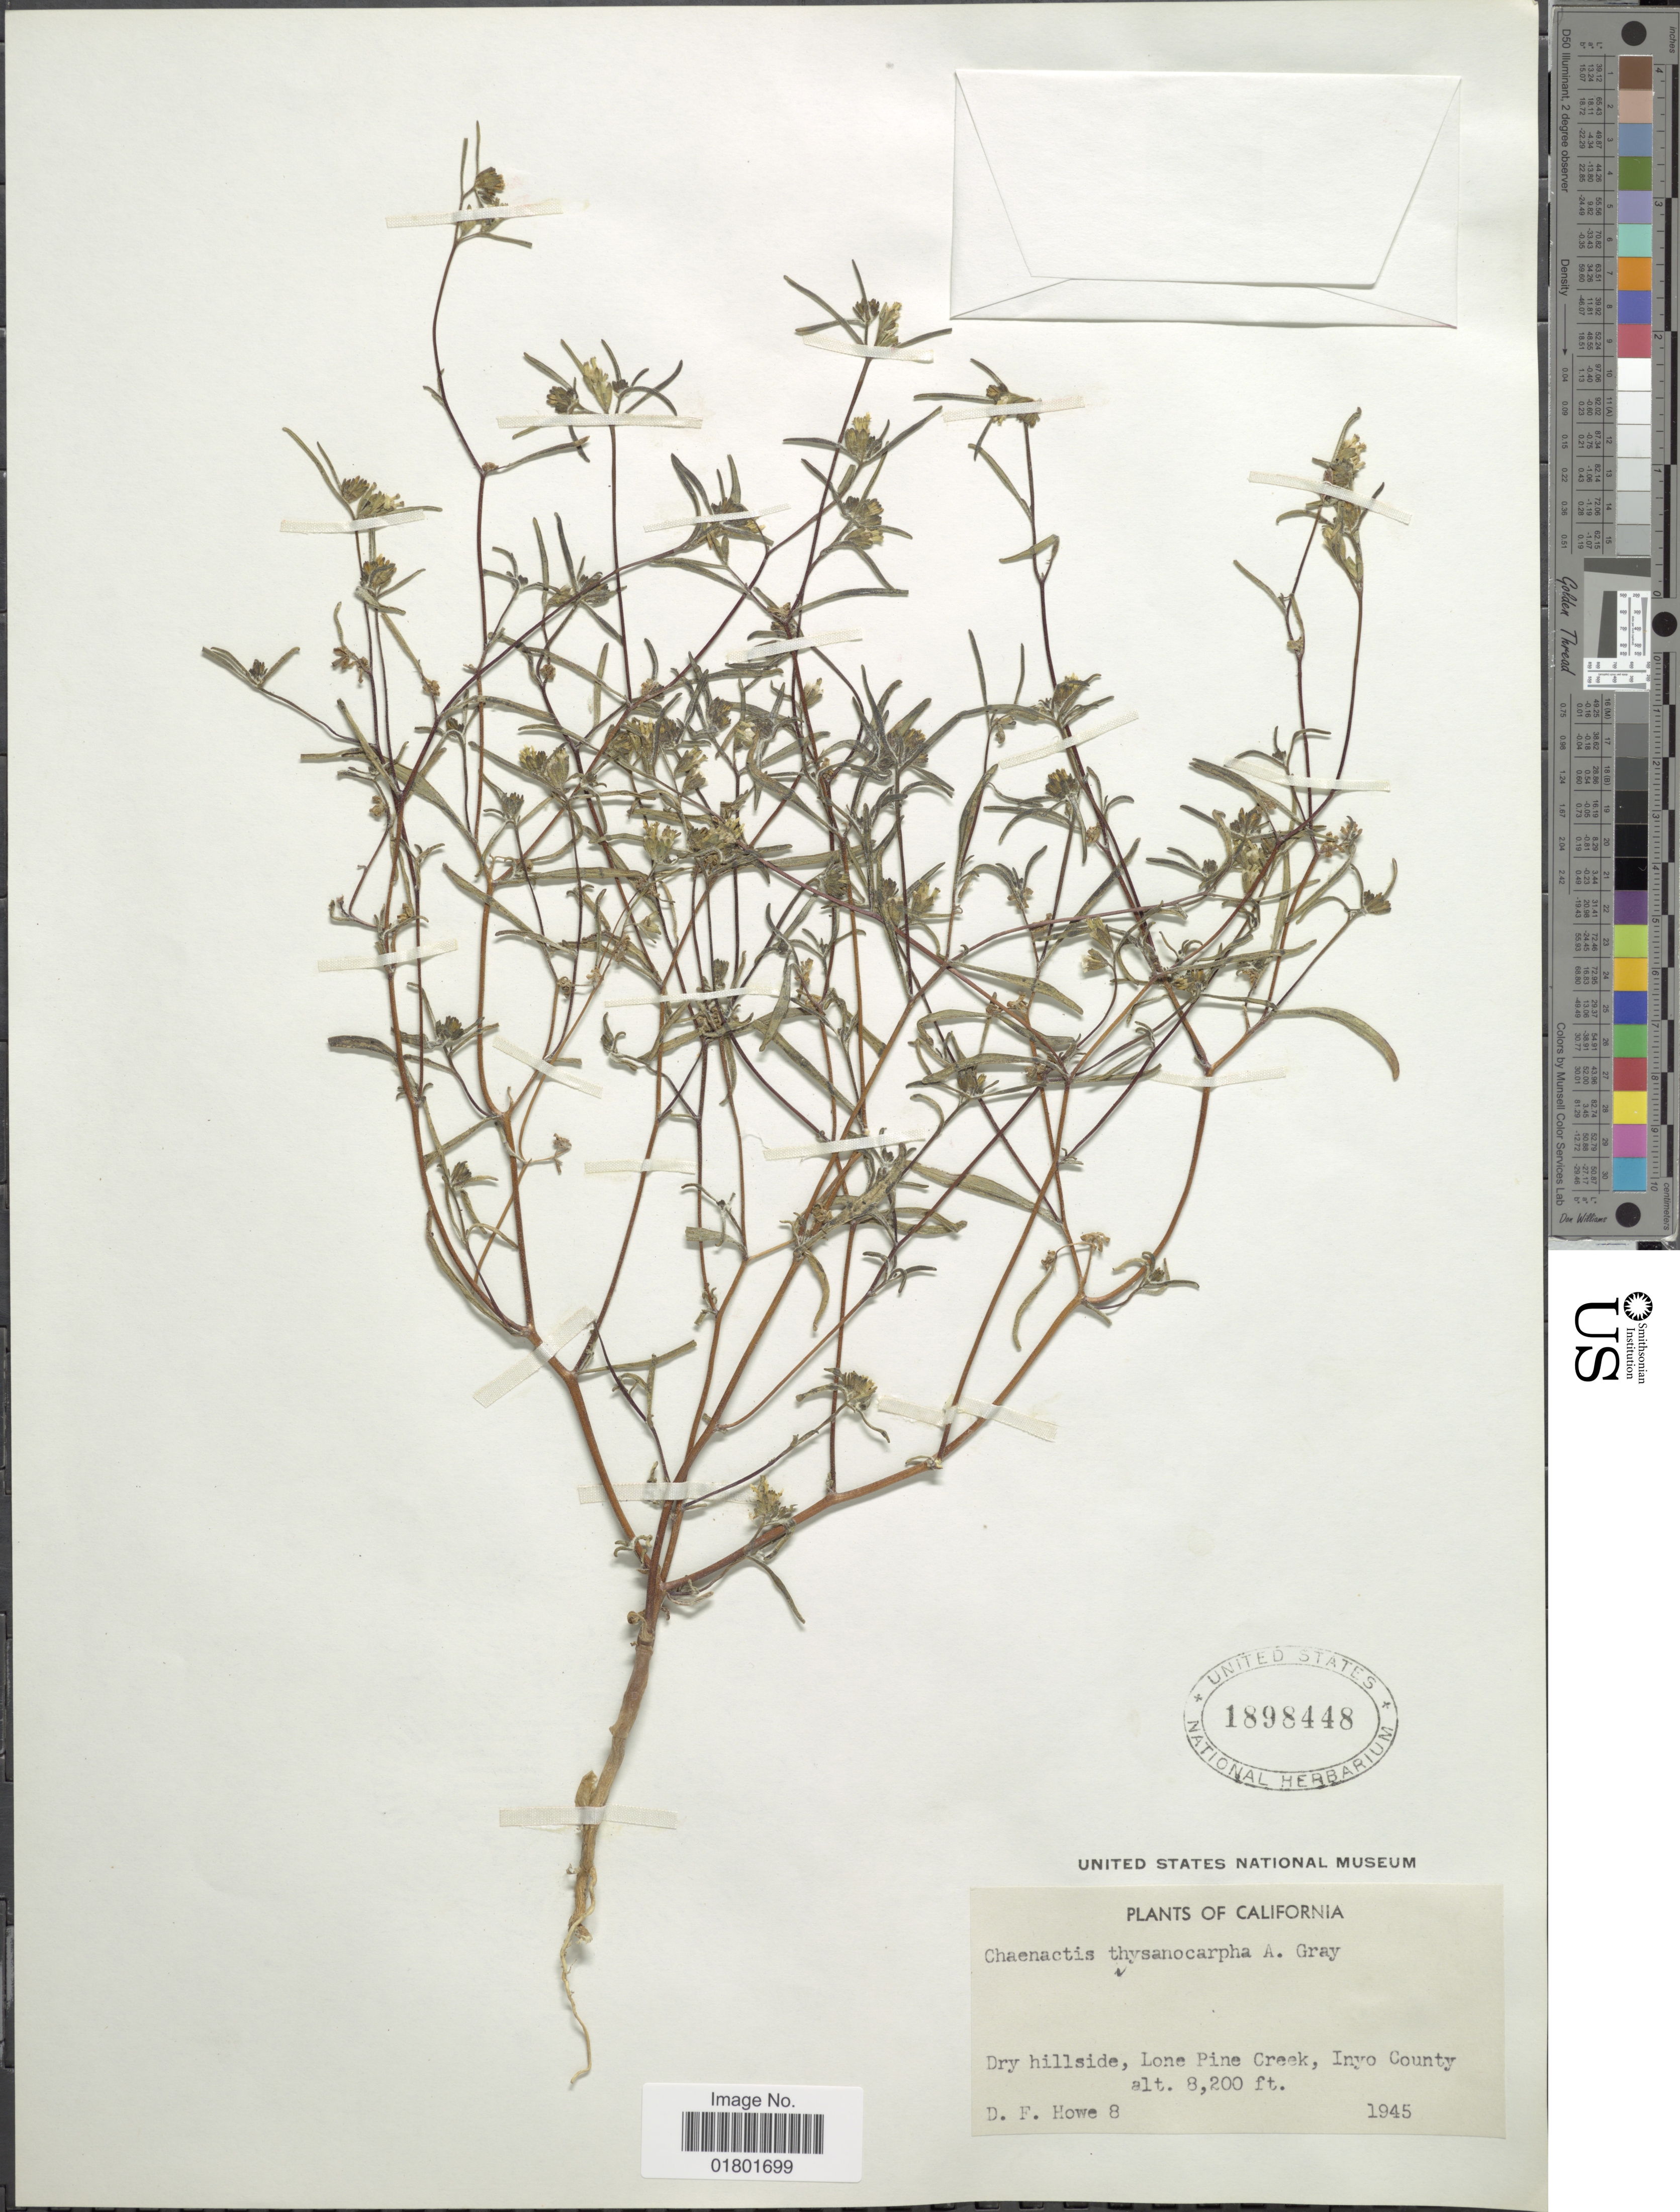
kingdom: Plantae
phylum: Tracheophyta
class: Magnoliopsida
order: Asterales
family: Asteraceae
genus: Orochaenactis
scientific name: Orochaenactis thysanocarpha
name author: (A. Gray) Coville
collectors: D. Howe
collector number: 8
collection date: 1945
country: United States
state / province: California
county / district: Inyo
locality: Lone Pine Creek, Inyo County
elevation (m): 2499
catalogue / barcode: US 1898448